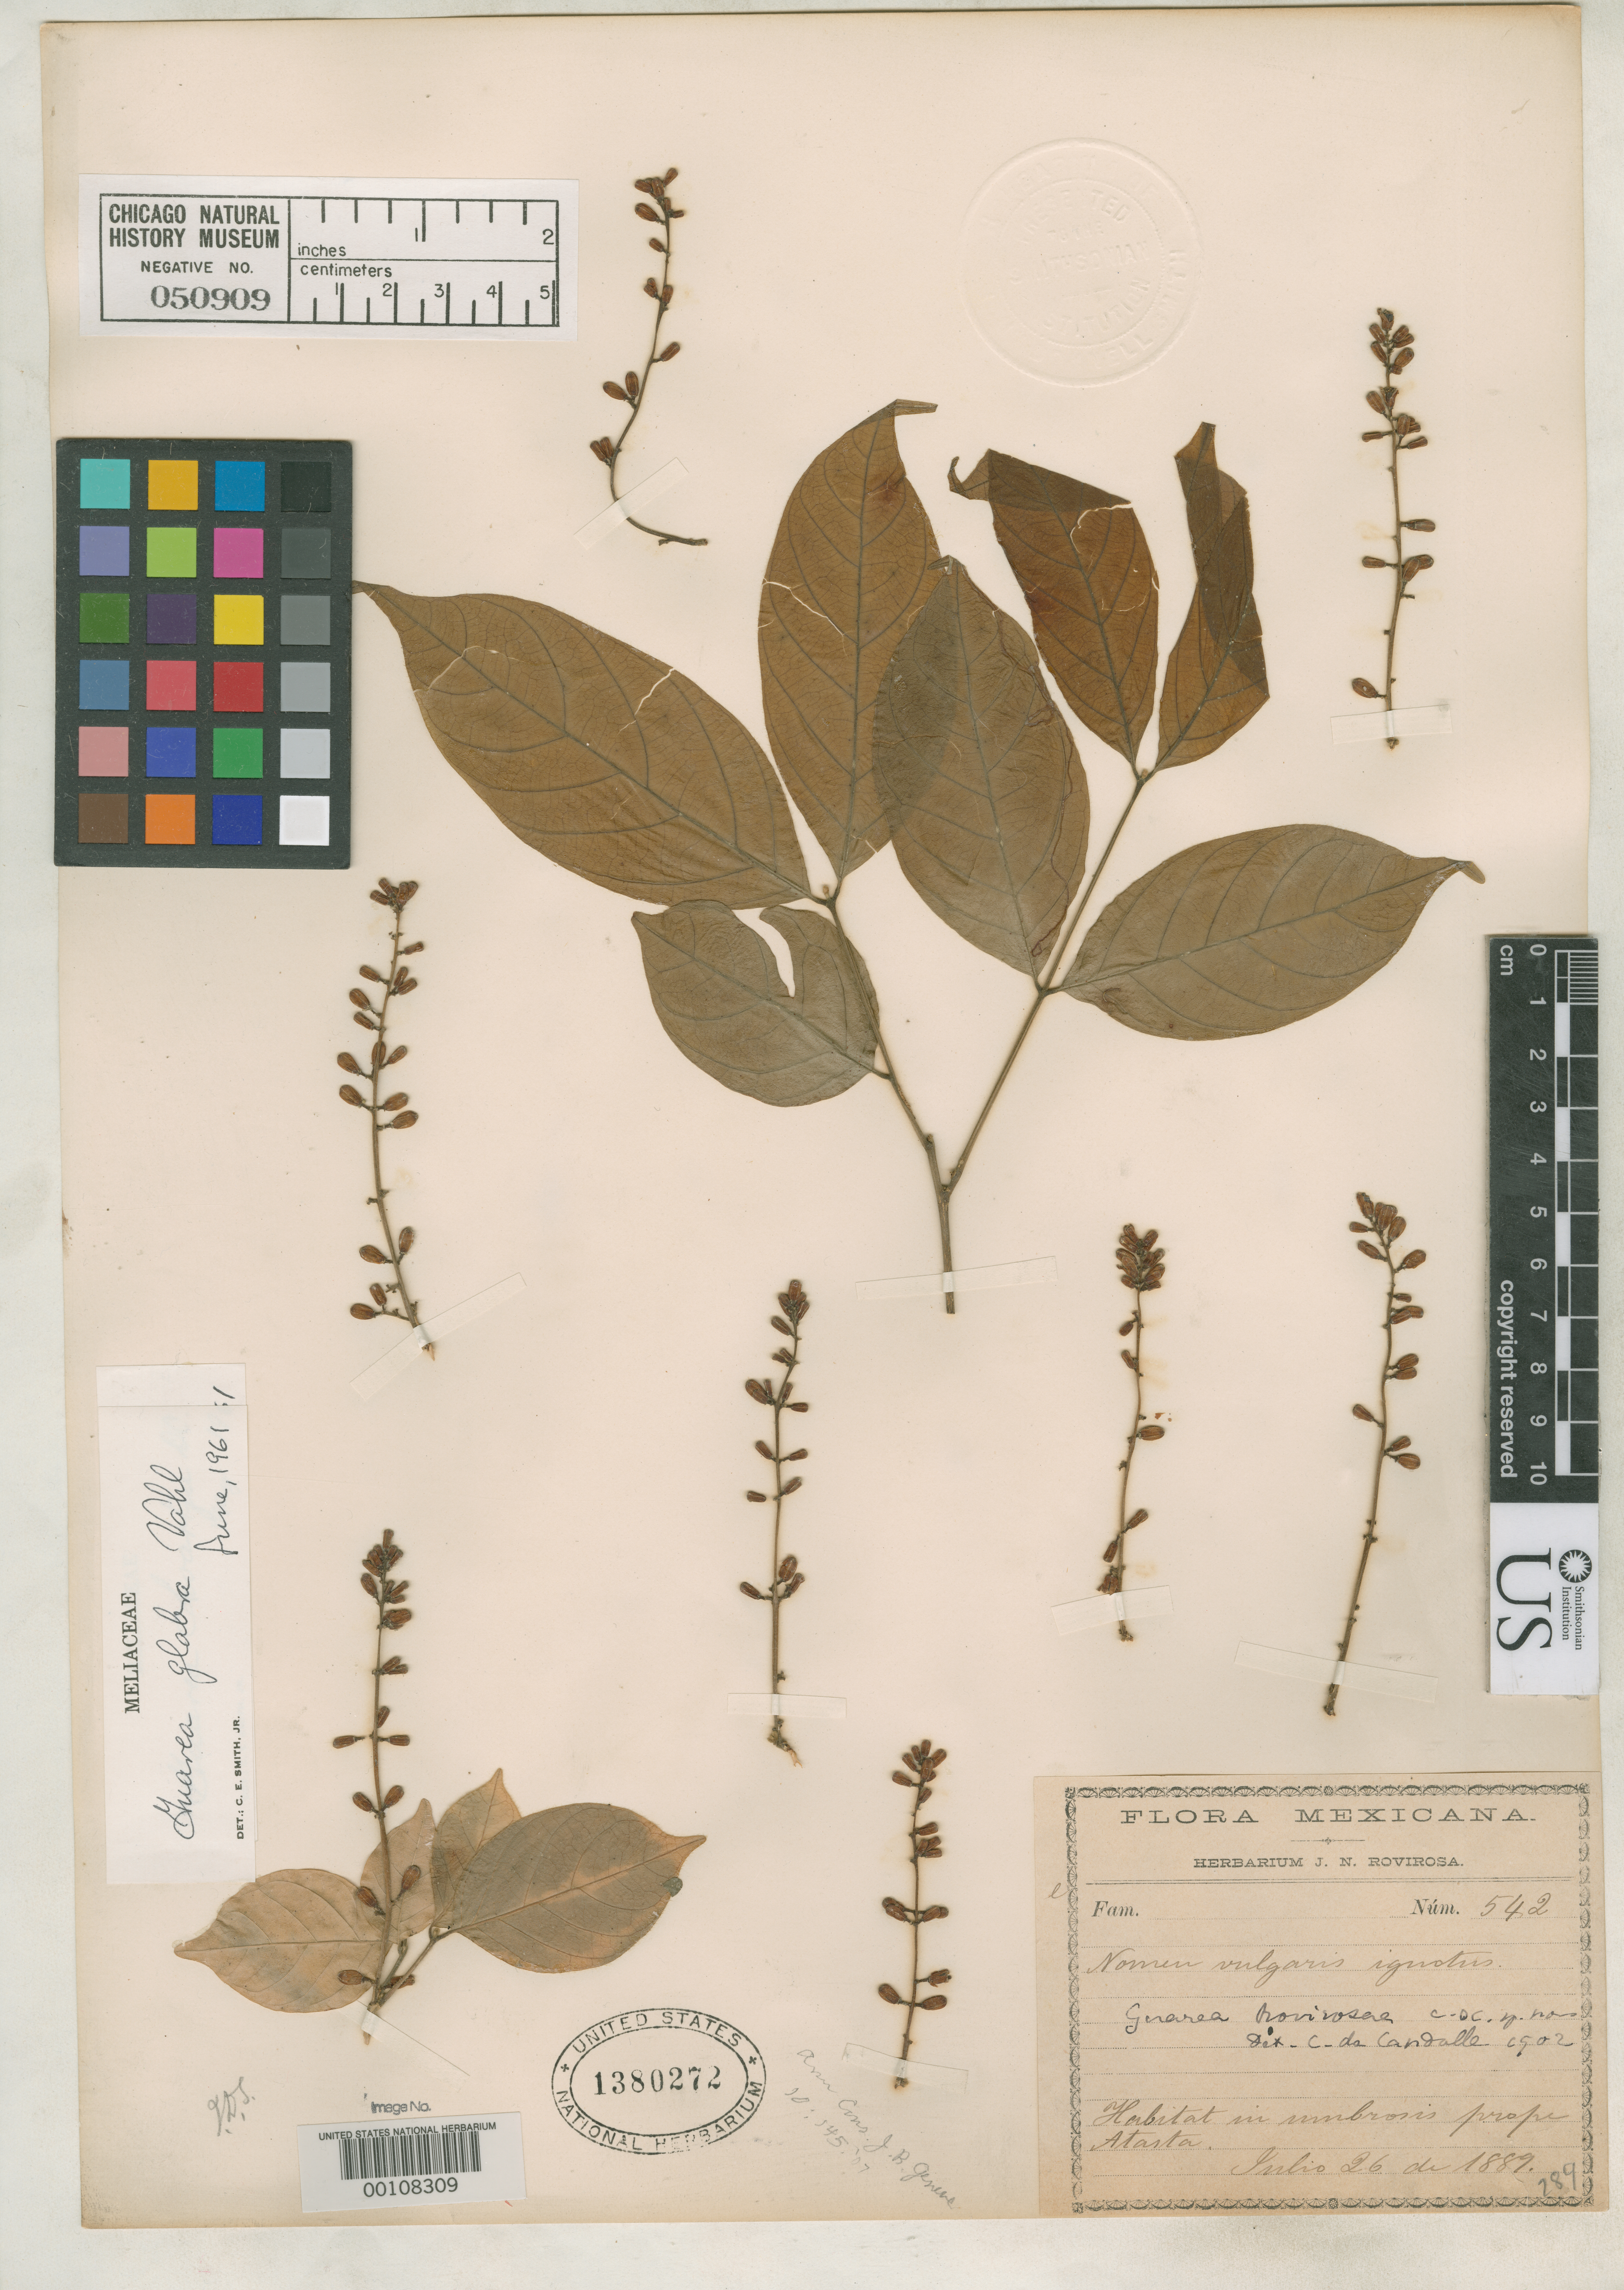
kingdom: Plantae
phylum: Tracheophyta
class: Magnoliopsida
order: Sapindales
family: Meliaceae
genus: Guarea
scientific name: Guarea rovirosae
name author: C. DC.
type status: Holotype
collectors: J. N. Rovirosa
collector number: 542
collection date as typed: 26 Jul 1889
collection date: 1889-07-26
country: Mexico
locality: Prope Atasta.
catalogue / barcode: US 1380272